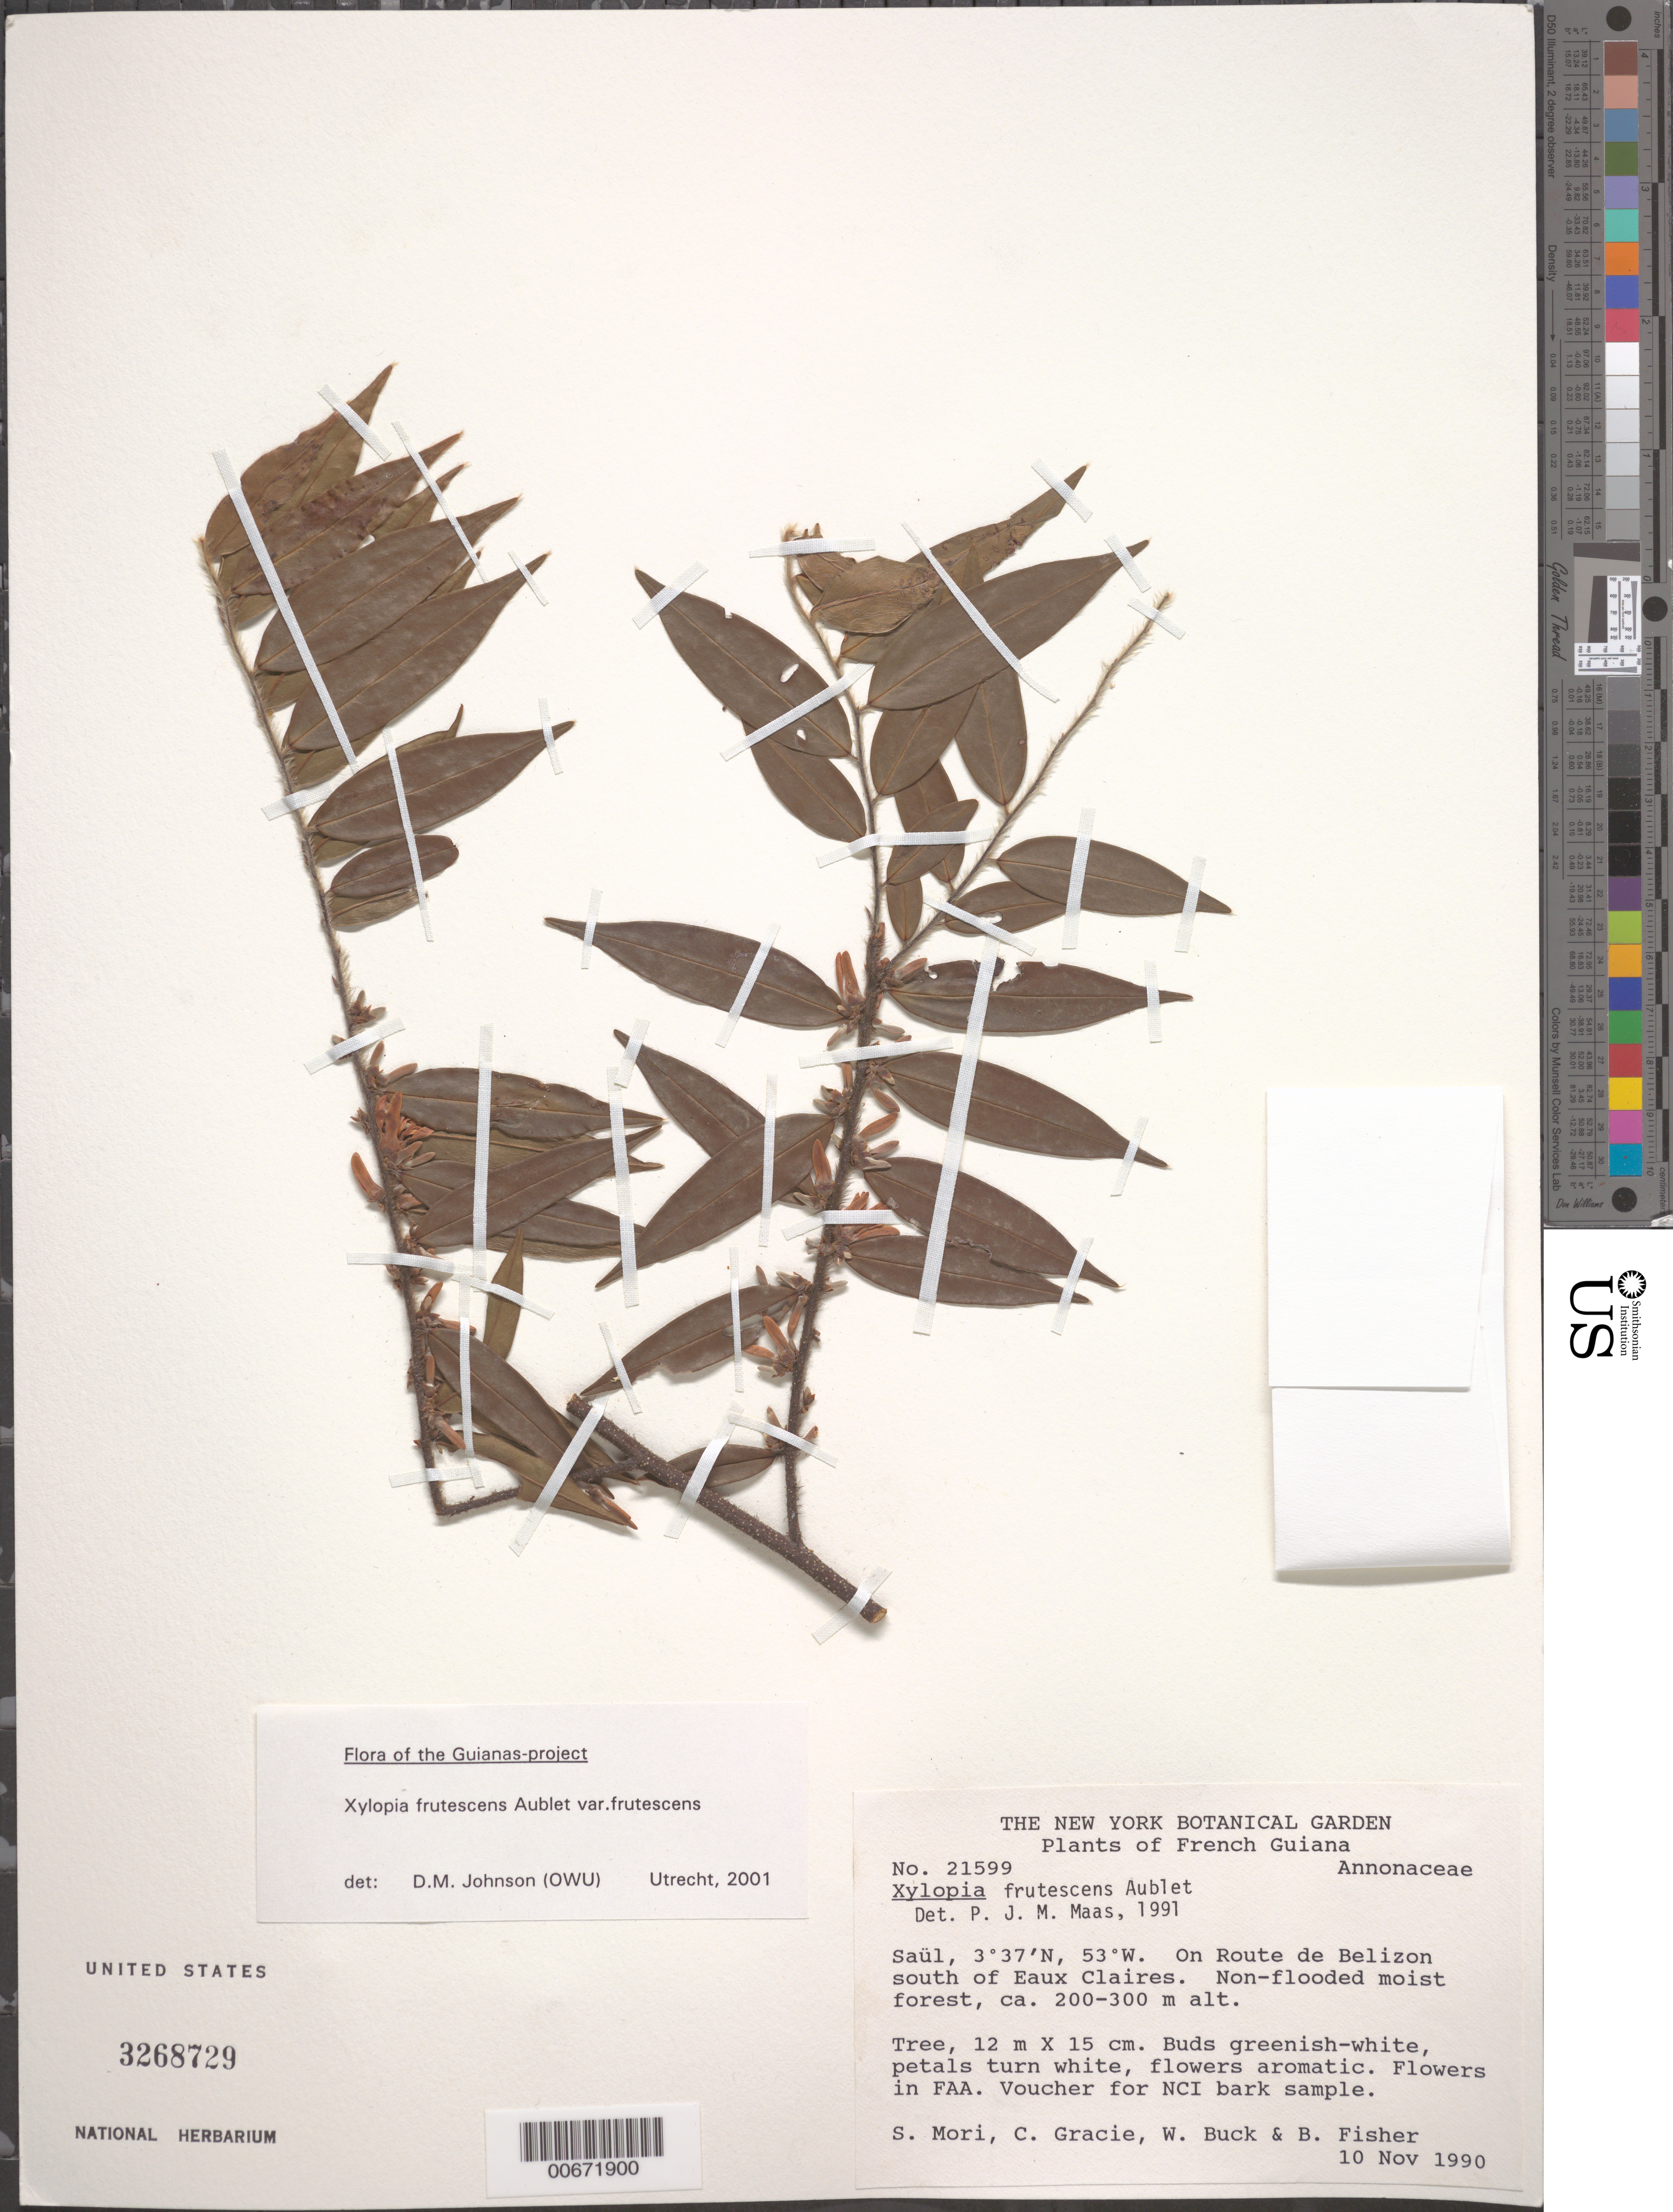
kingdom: Plantae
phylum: Tracheophyta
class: Magnoliopsida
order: Magnoliales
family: Annonaceae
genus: Xylopia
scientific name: Xylopia frutescens var. frutescens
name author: Aubl.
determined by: Johnson, D. M.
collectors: S. Mori et al.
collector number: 21599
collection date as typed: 10-Nov-90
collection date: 1990-11-10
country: French Guiana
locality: Saül, Route de Bélizon south of Eaux Claires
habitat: Non-flooded moist forest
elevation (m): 200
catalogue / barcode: US 3268729